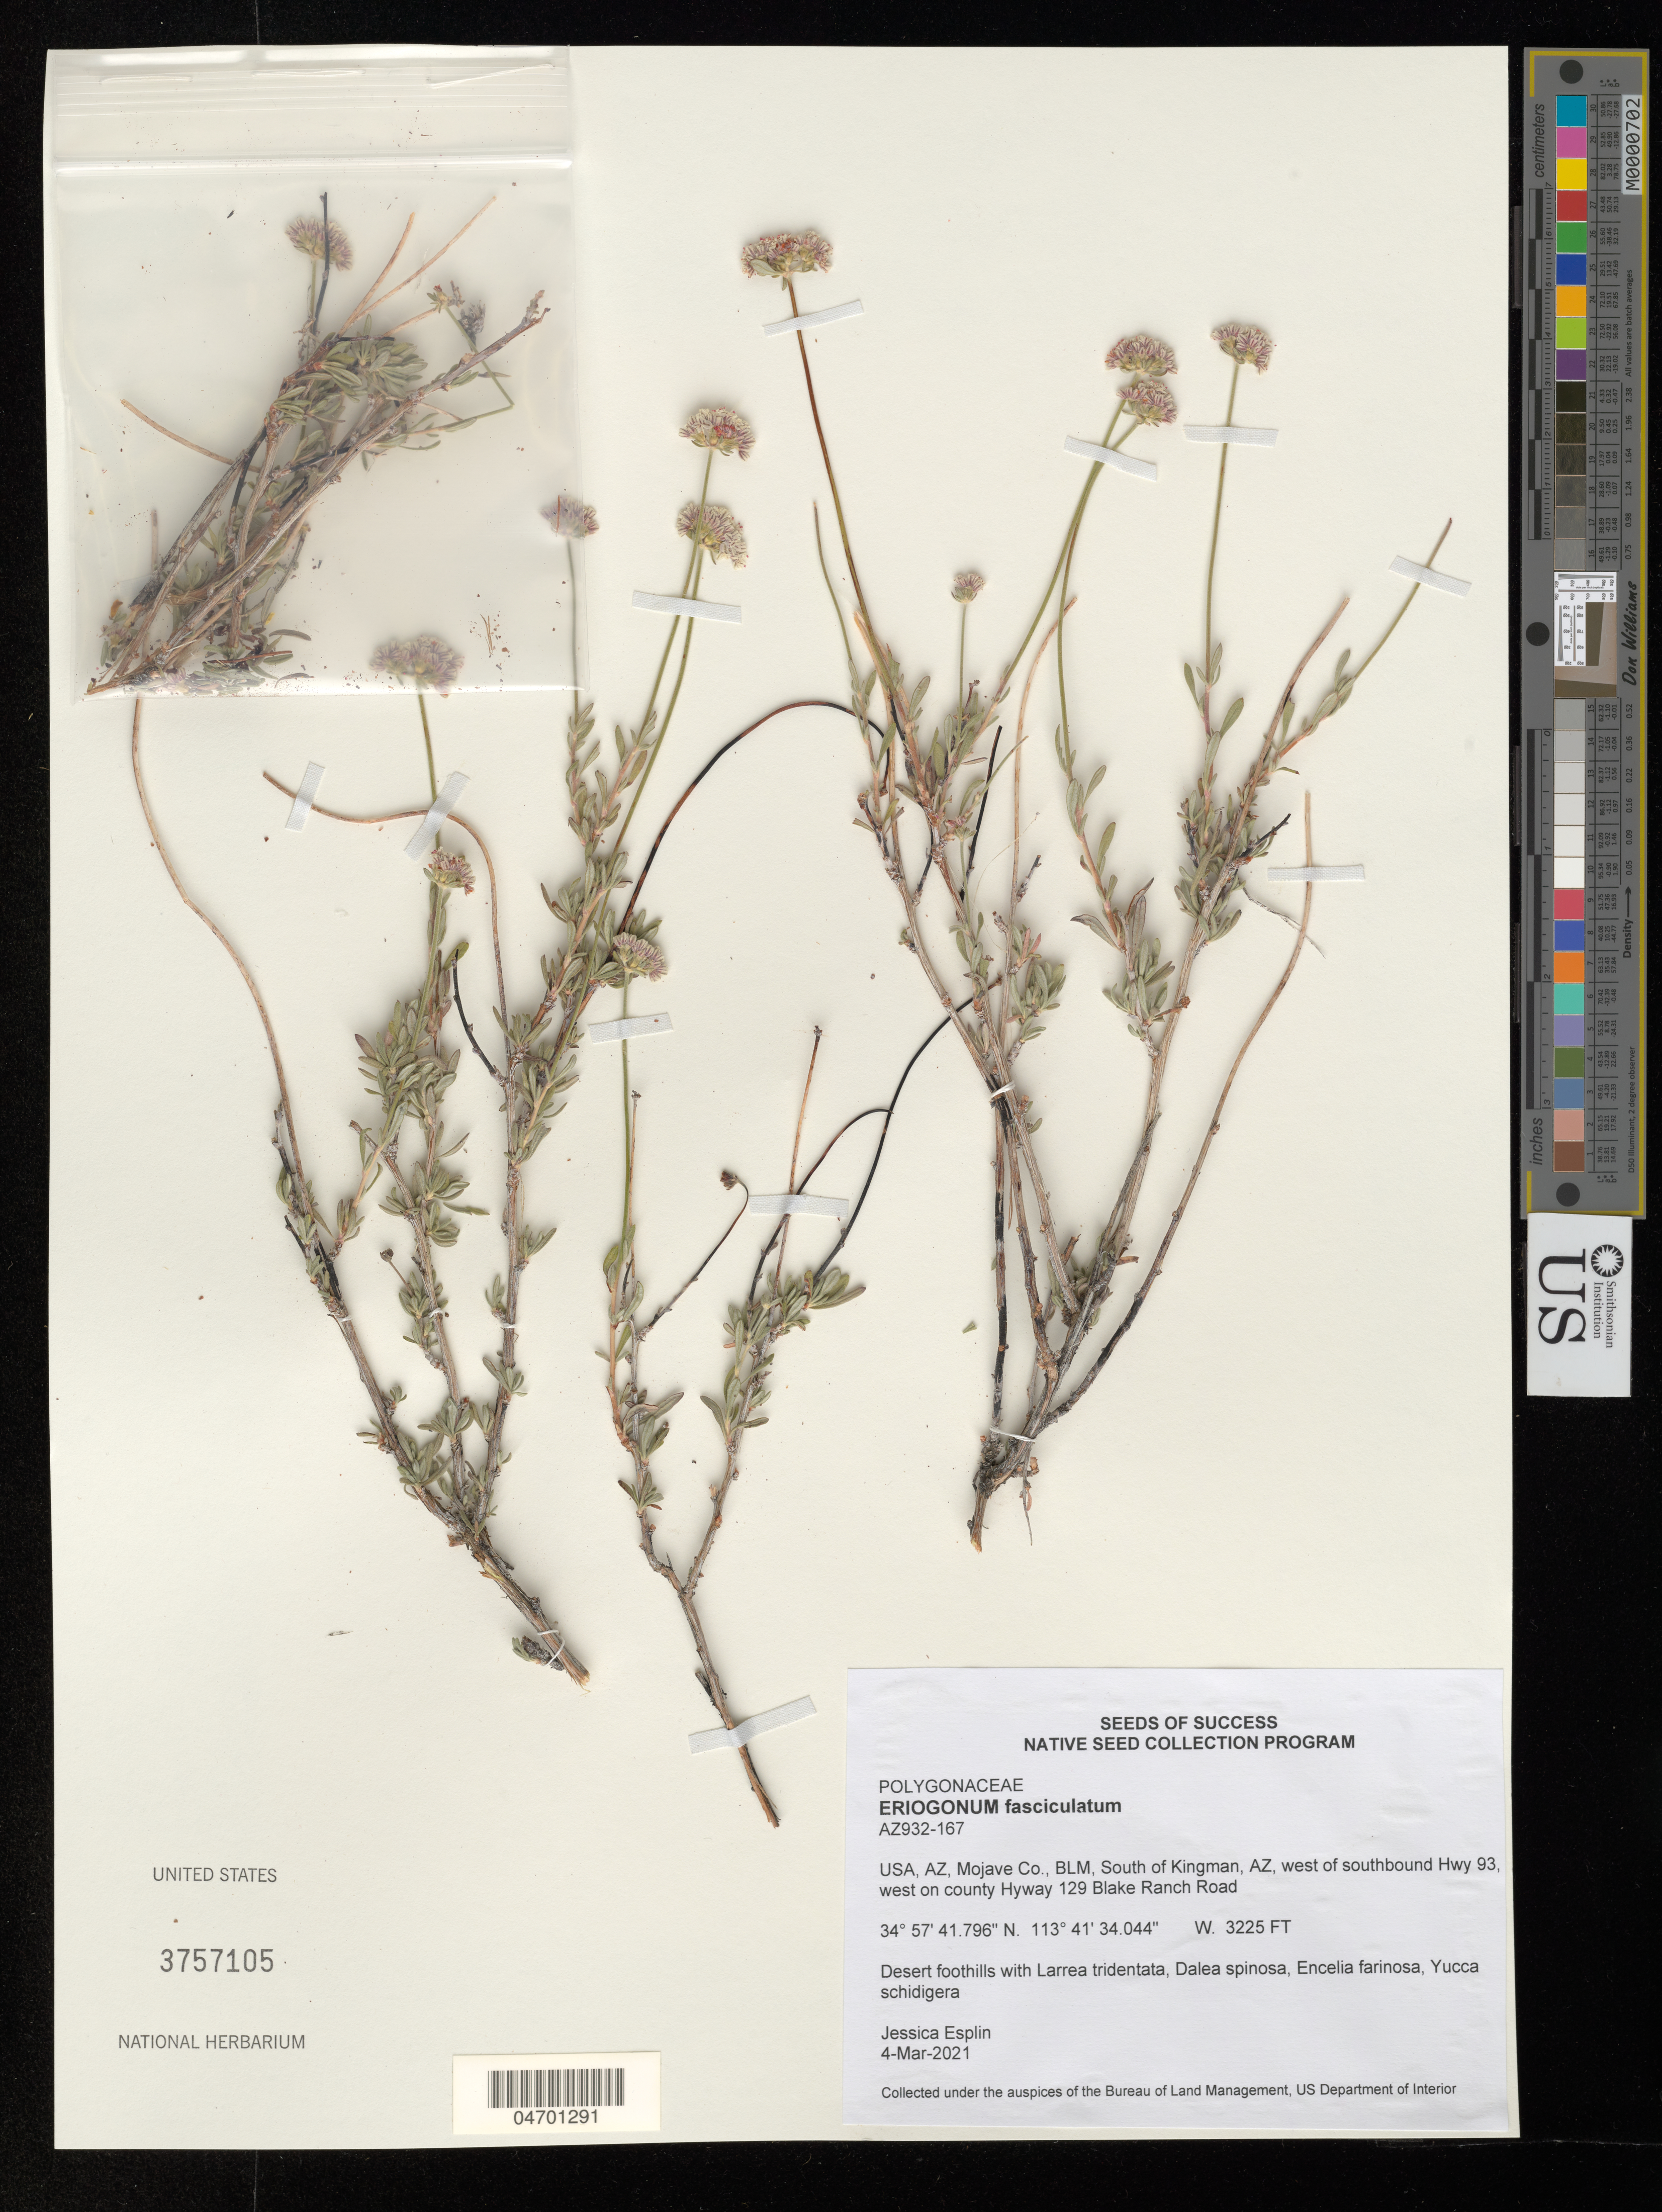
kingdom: Plantae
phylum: Tracheophyta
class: Magnoliopsida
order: Caryophyllales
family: Polygonaceae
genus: Eriogonum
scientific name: Eriogonum fasciculatum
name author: Benth.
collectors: A. Ron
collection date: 2021-03-04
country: United States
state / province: Arizona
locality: AZ, Mojave Co., BLM, South of Kingman, west of southbound Hwy 93, west on county Hyway 129 Blake Ranch Road.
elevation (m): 983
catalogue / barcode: US 3757105